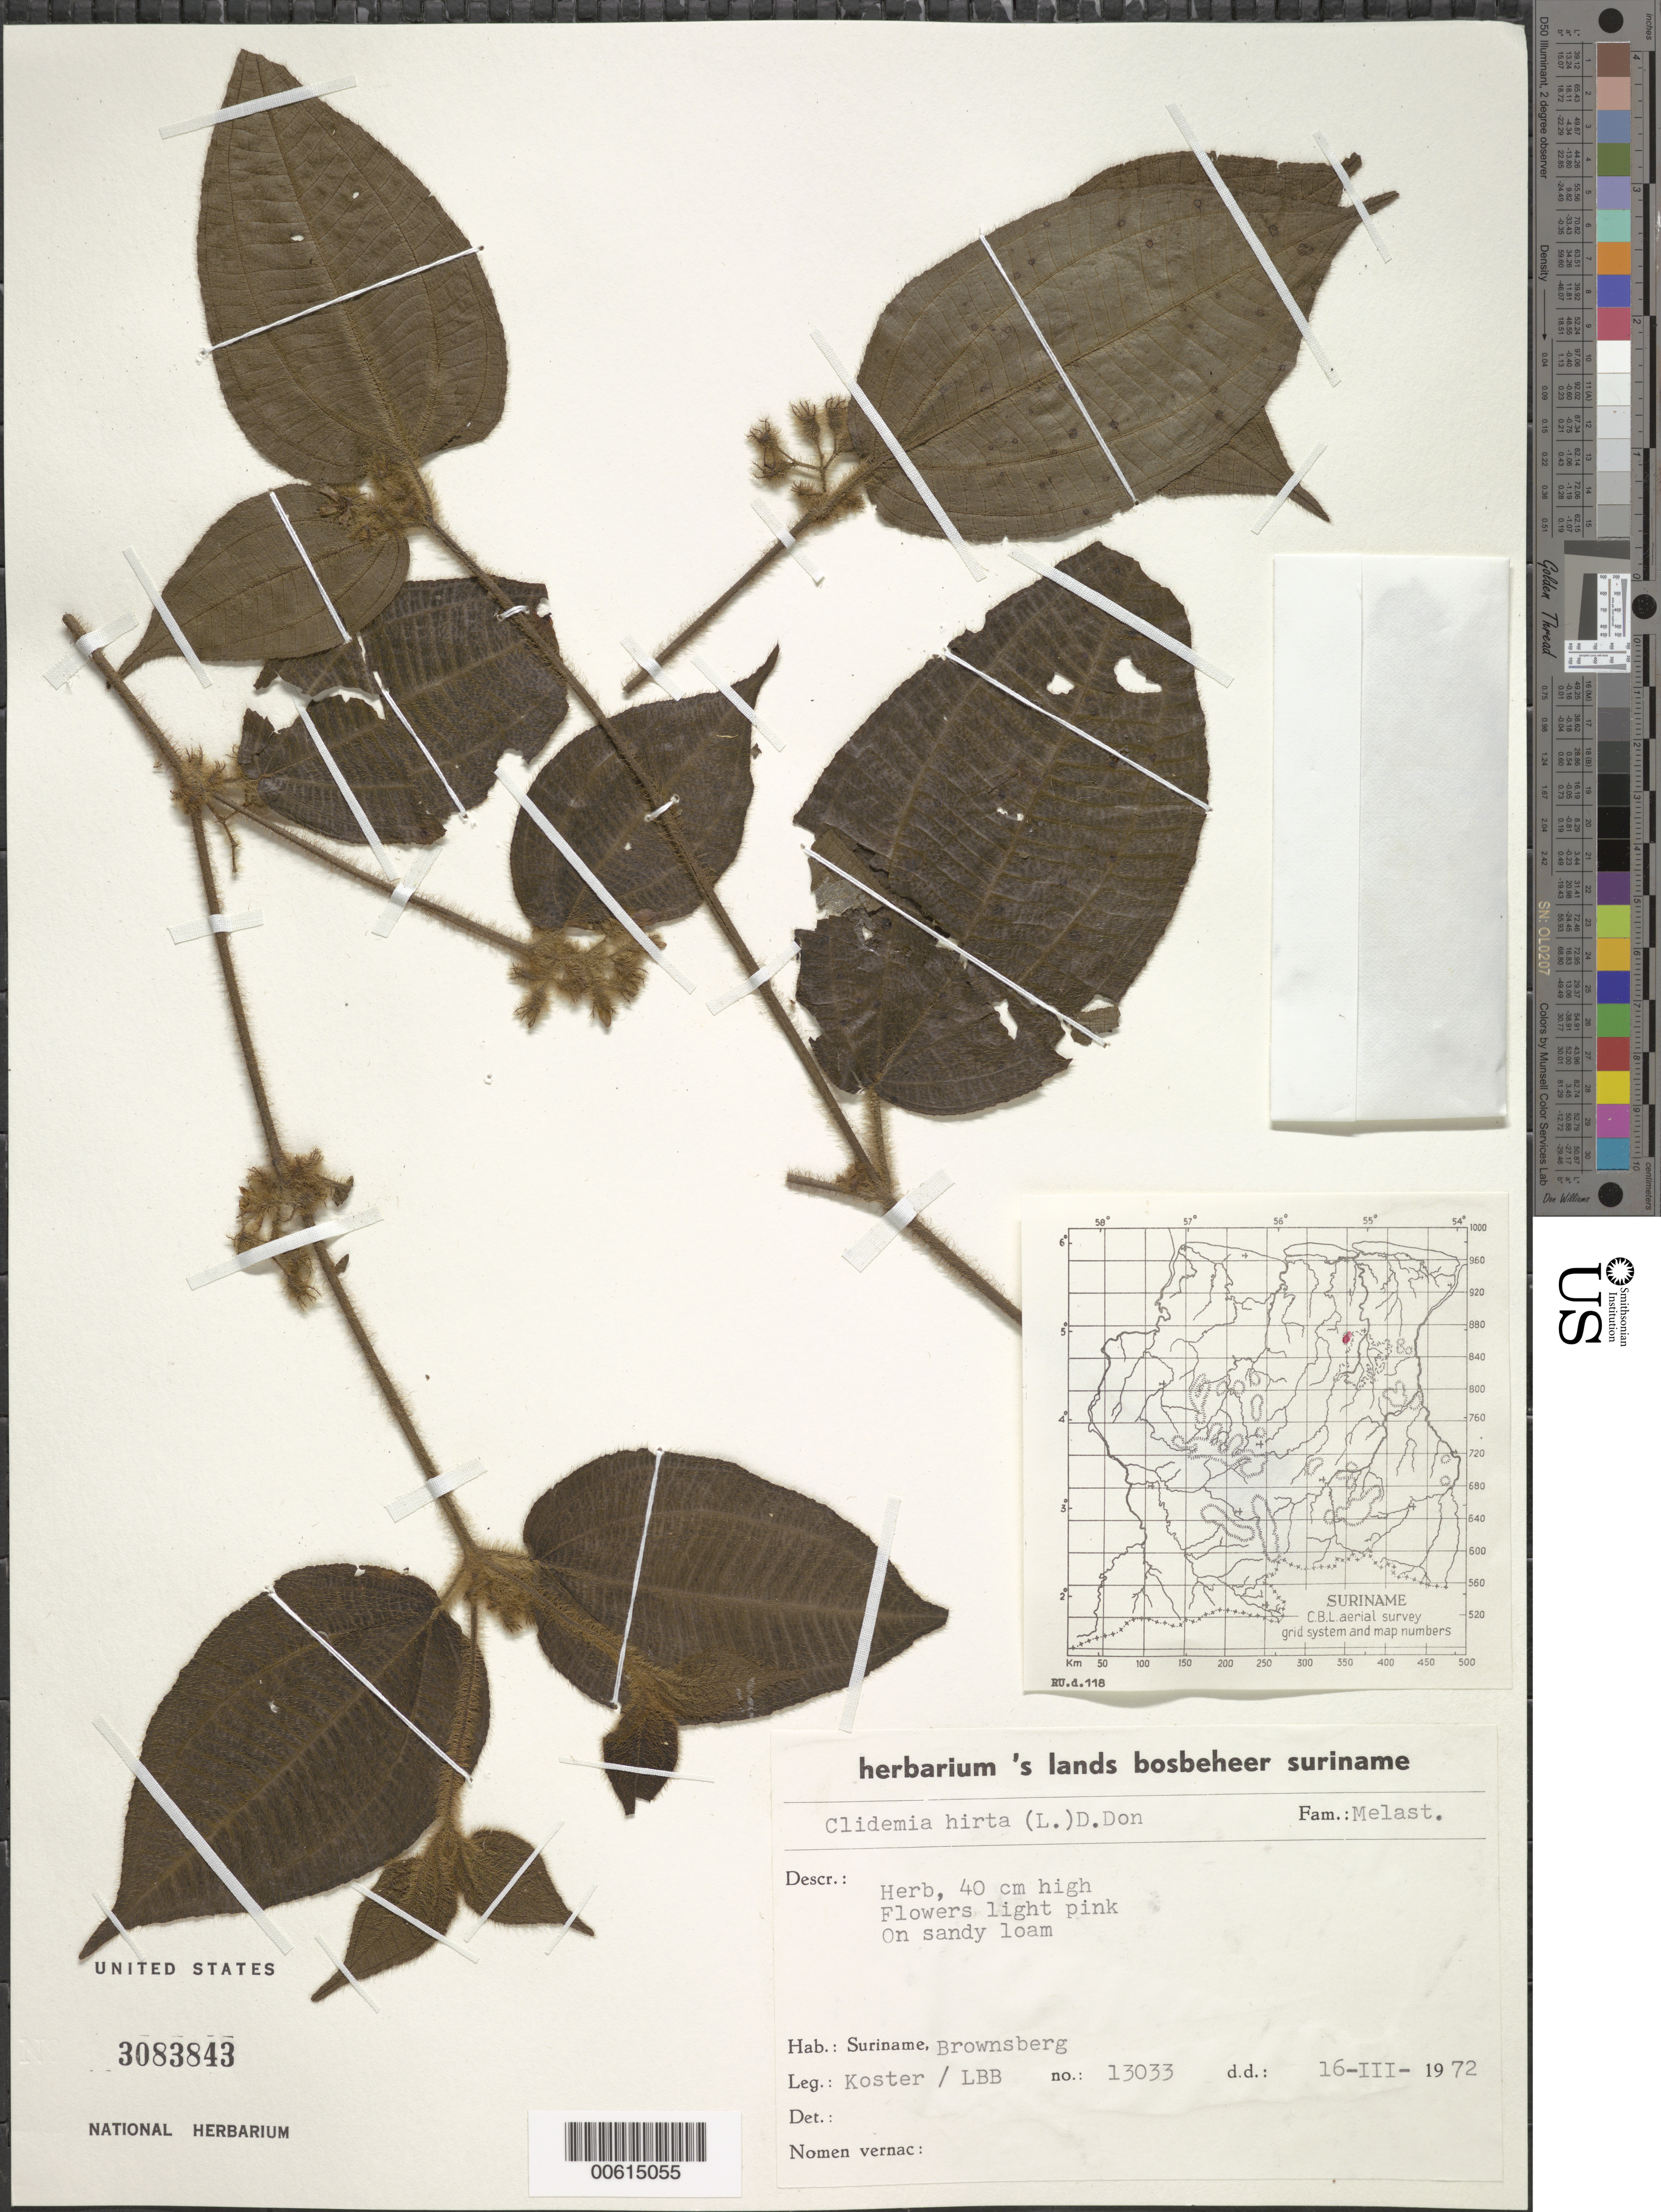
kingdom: Plantae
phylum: Tracheophyta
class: Magnoliopsida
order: Myrtales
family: Melastomataceae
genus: Clidemia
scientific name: Clidemia hirta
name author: (L.) D. Don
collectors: J. Koster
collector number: LBB 13033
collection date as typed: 16-Mar-72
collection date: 1972-03-16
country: Suriname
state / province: Brokopondo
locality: Brownsberg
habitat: On sandy loam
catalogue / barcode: US 3083843